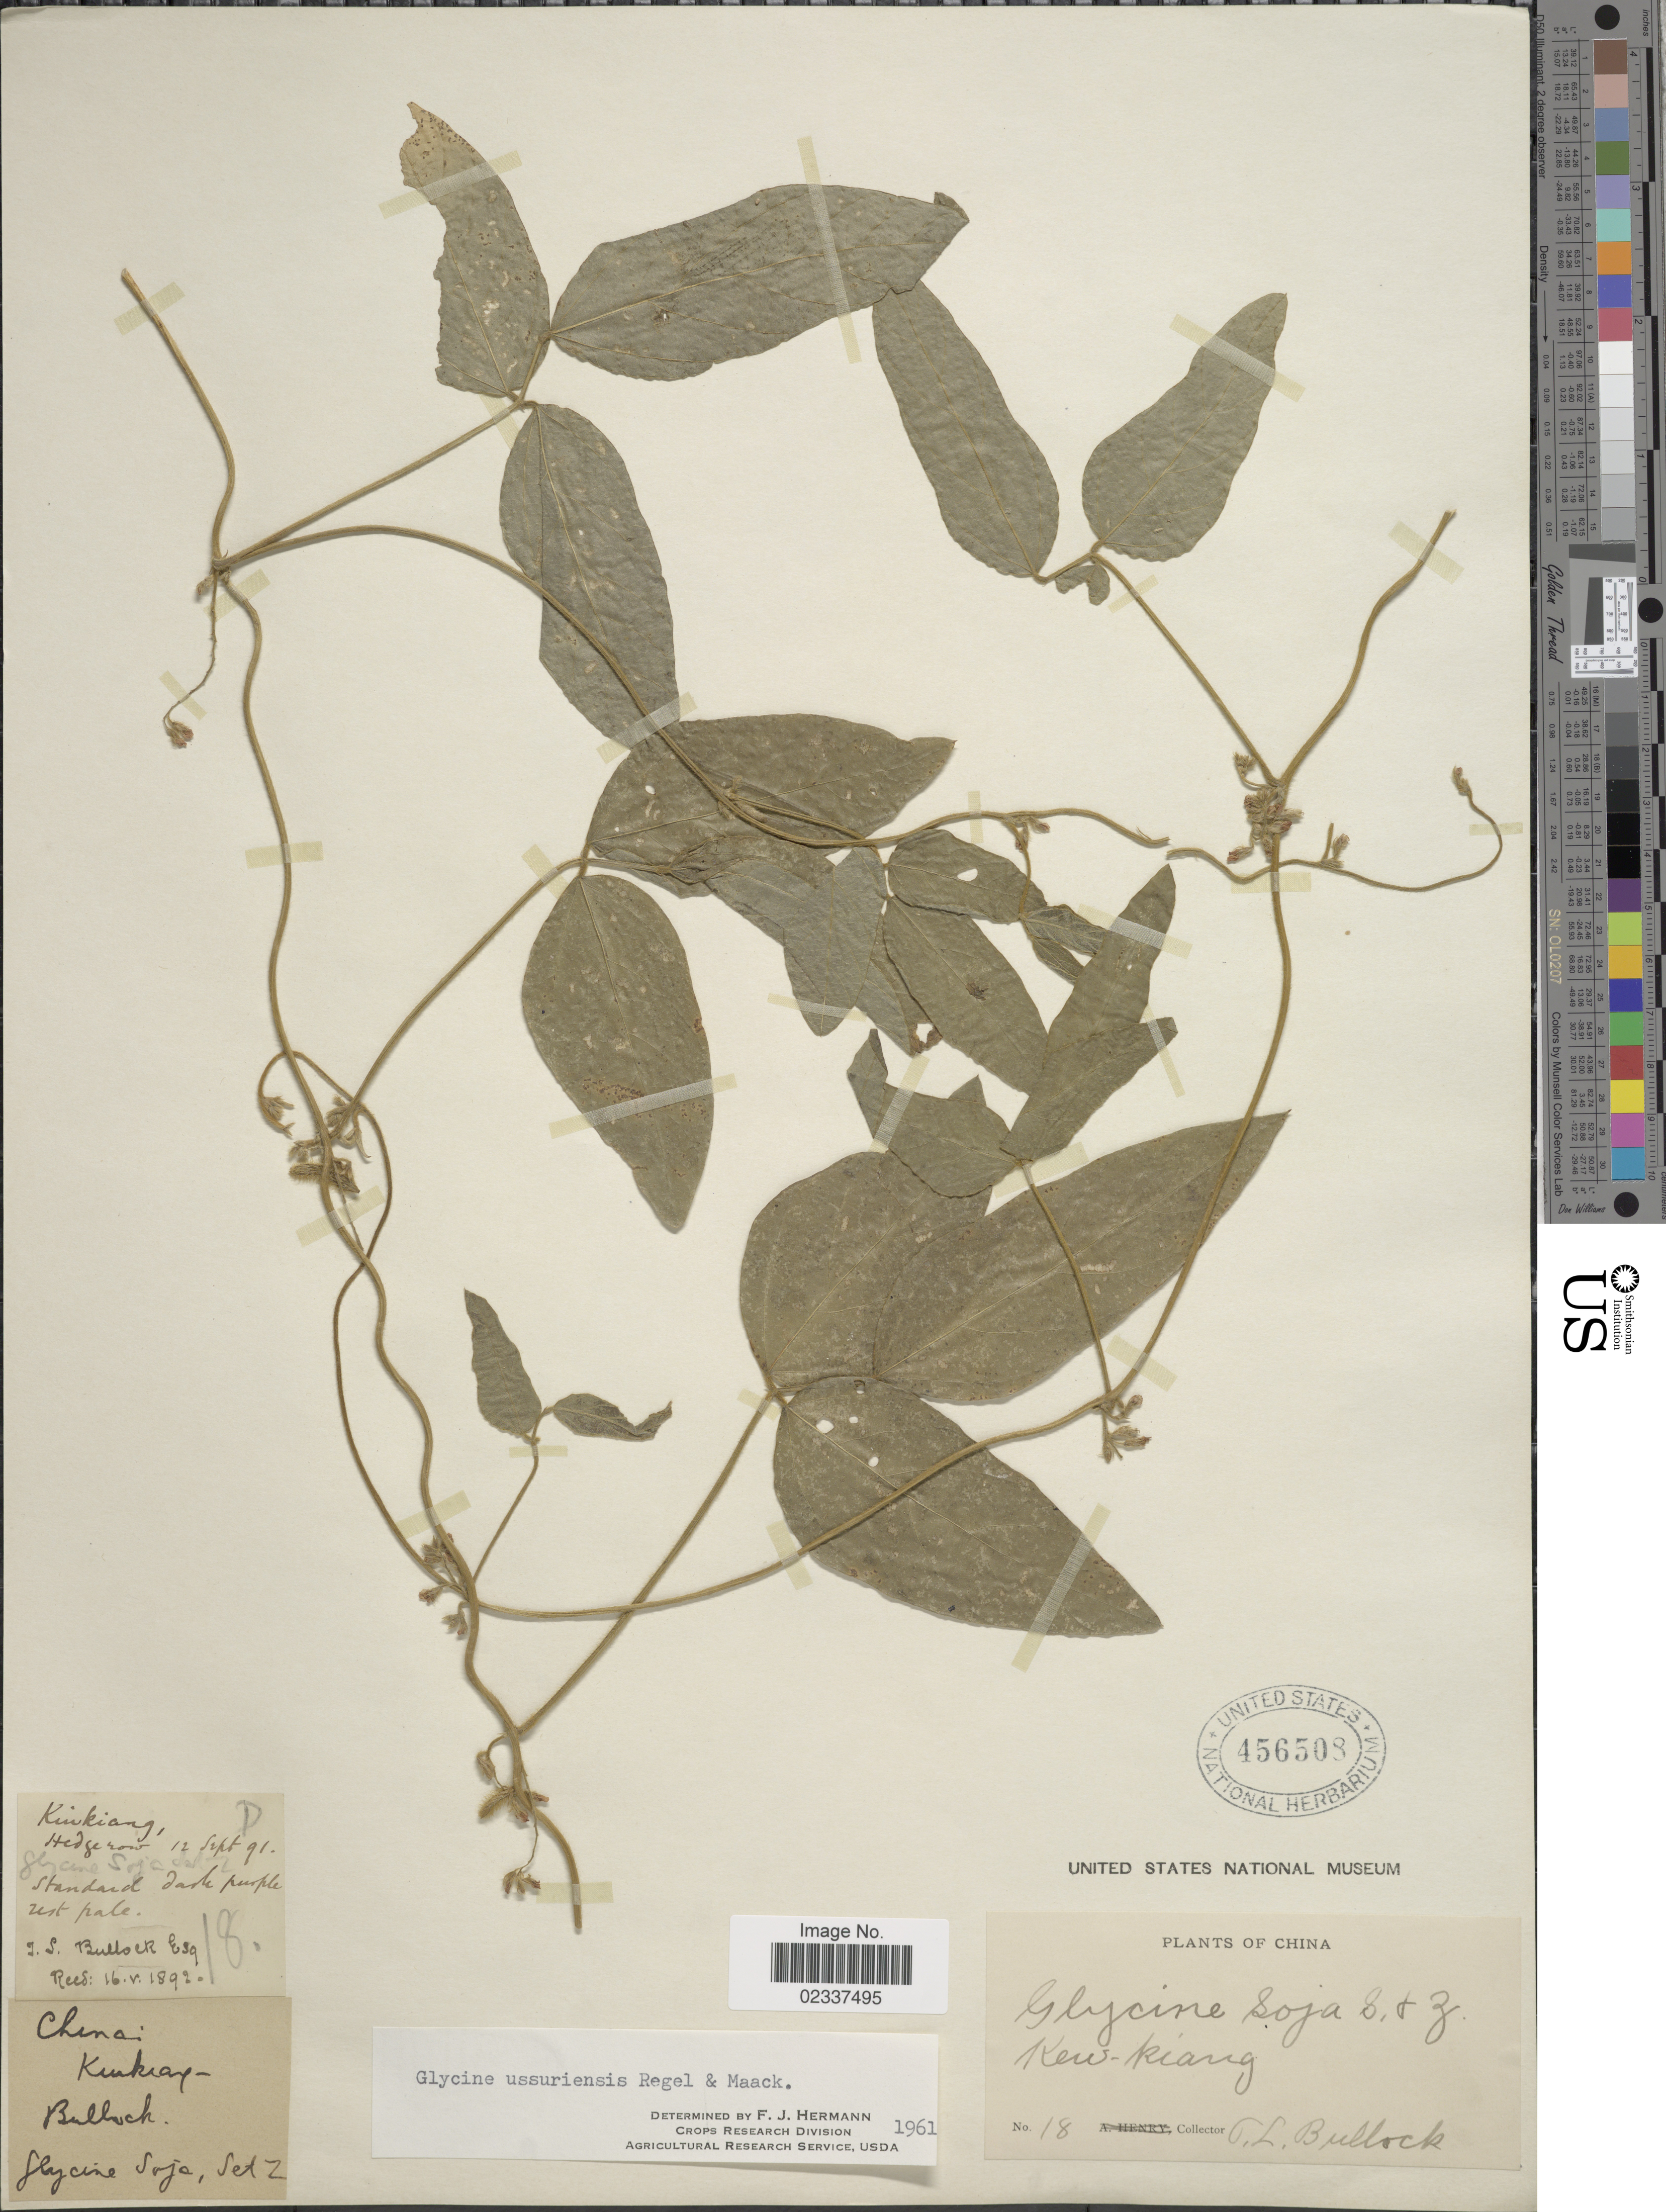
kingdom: Plantae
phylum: Tracheophyta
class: Magnoliopsida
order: Fabales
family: Fabaceae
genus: Glycine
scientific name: Glycine soja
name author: Siebold & Zucc.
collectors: O. L. Bullock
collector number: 18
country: China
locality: Kew Kiang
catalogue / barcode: US 456508